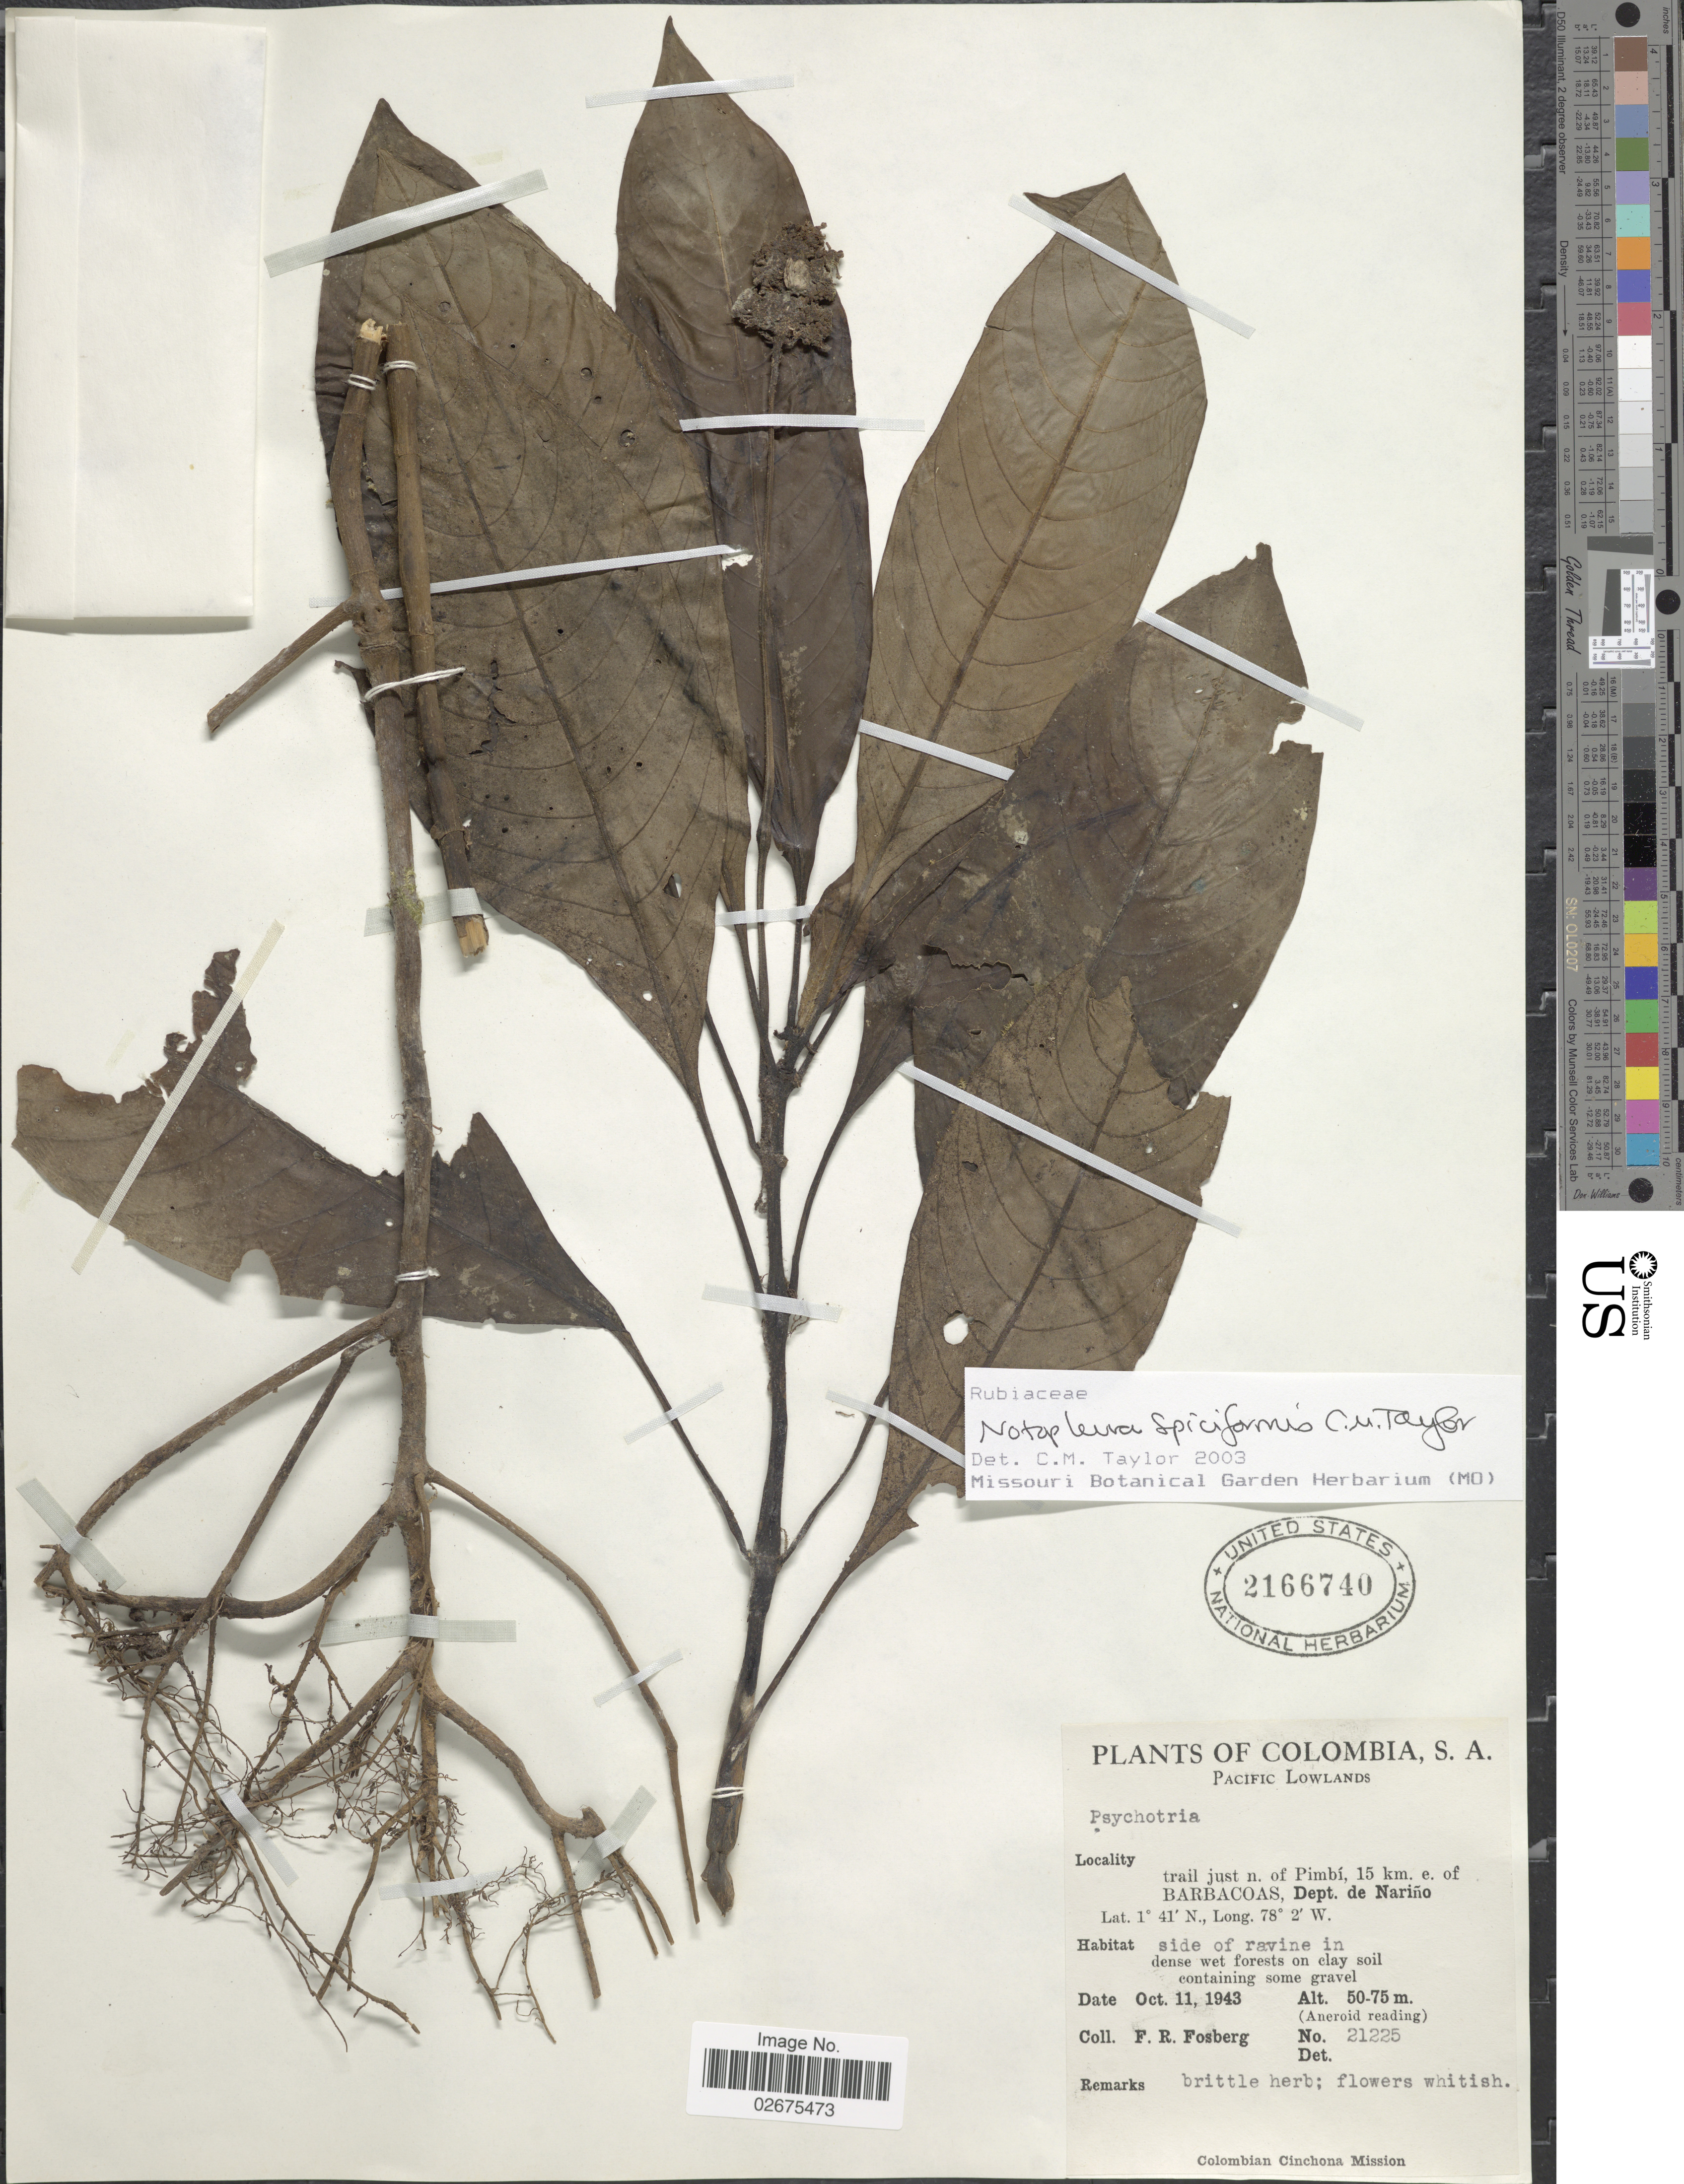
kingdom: Plantae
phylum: Tracheophyta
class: Magnoliopsida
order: Gentianales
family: Rubiaceae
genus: Notopleura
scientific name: Notopleura spiciformis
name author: C.M. Taylor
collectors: F. R. Fosberg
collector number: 21225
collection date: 1943-10-11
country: Colombia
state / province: Nariño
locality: S.A. Pacific Lowlands. Trail just N. of Pimbi, 15 km. e. of Barbacoas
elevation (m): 50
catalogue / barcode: US 2166740